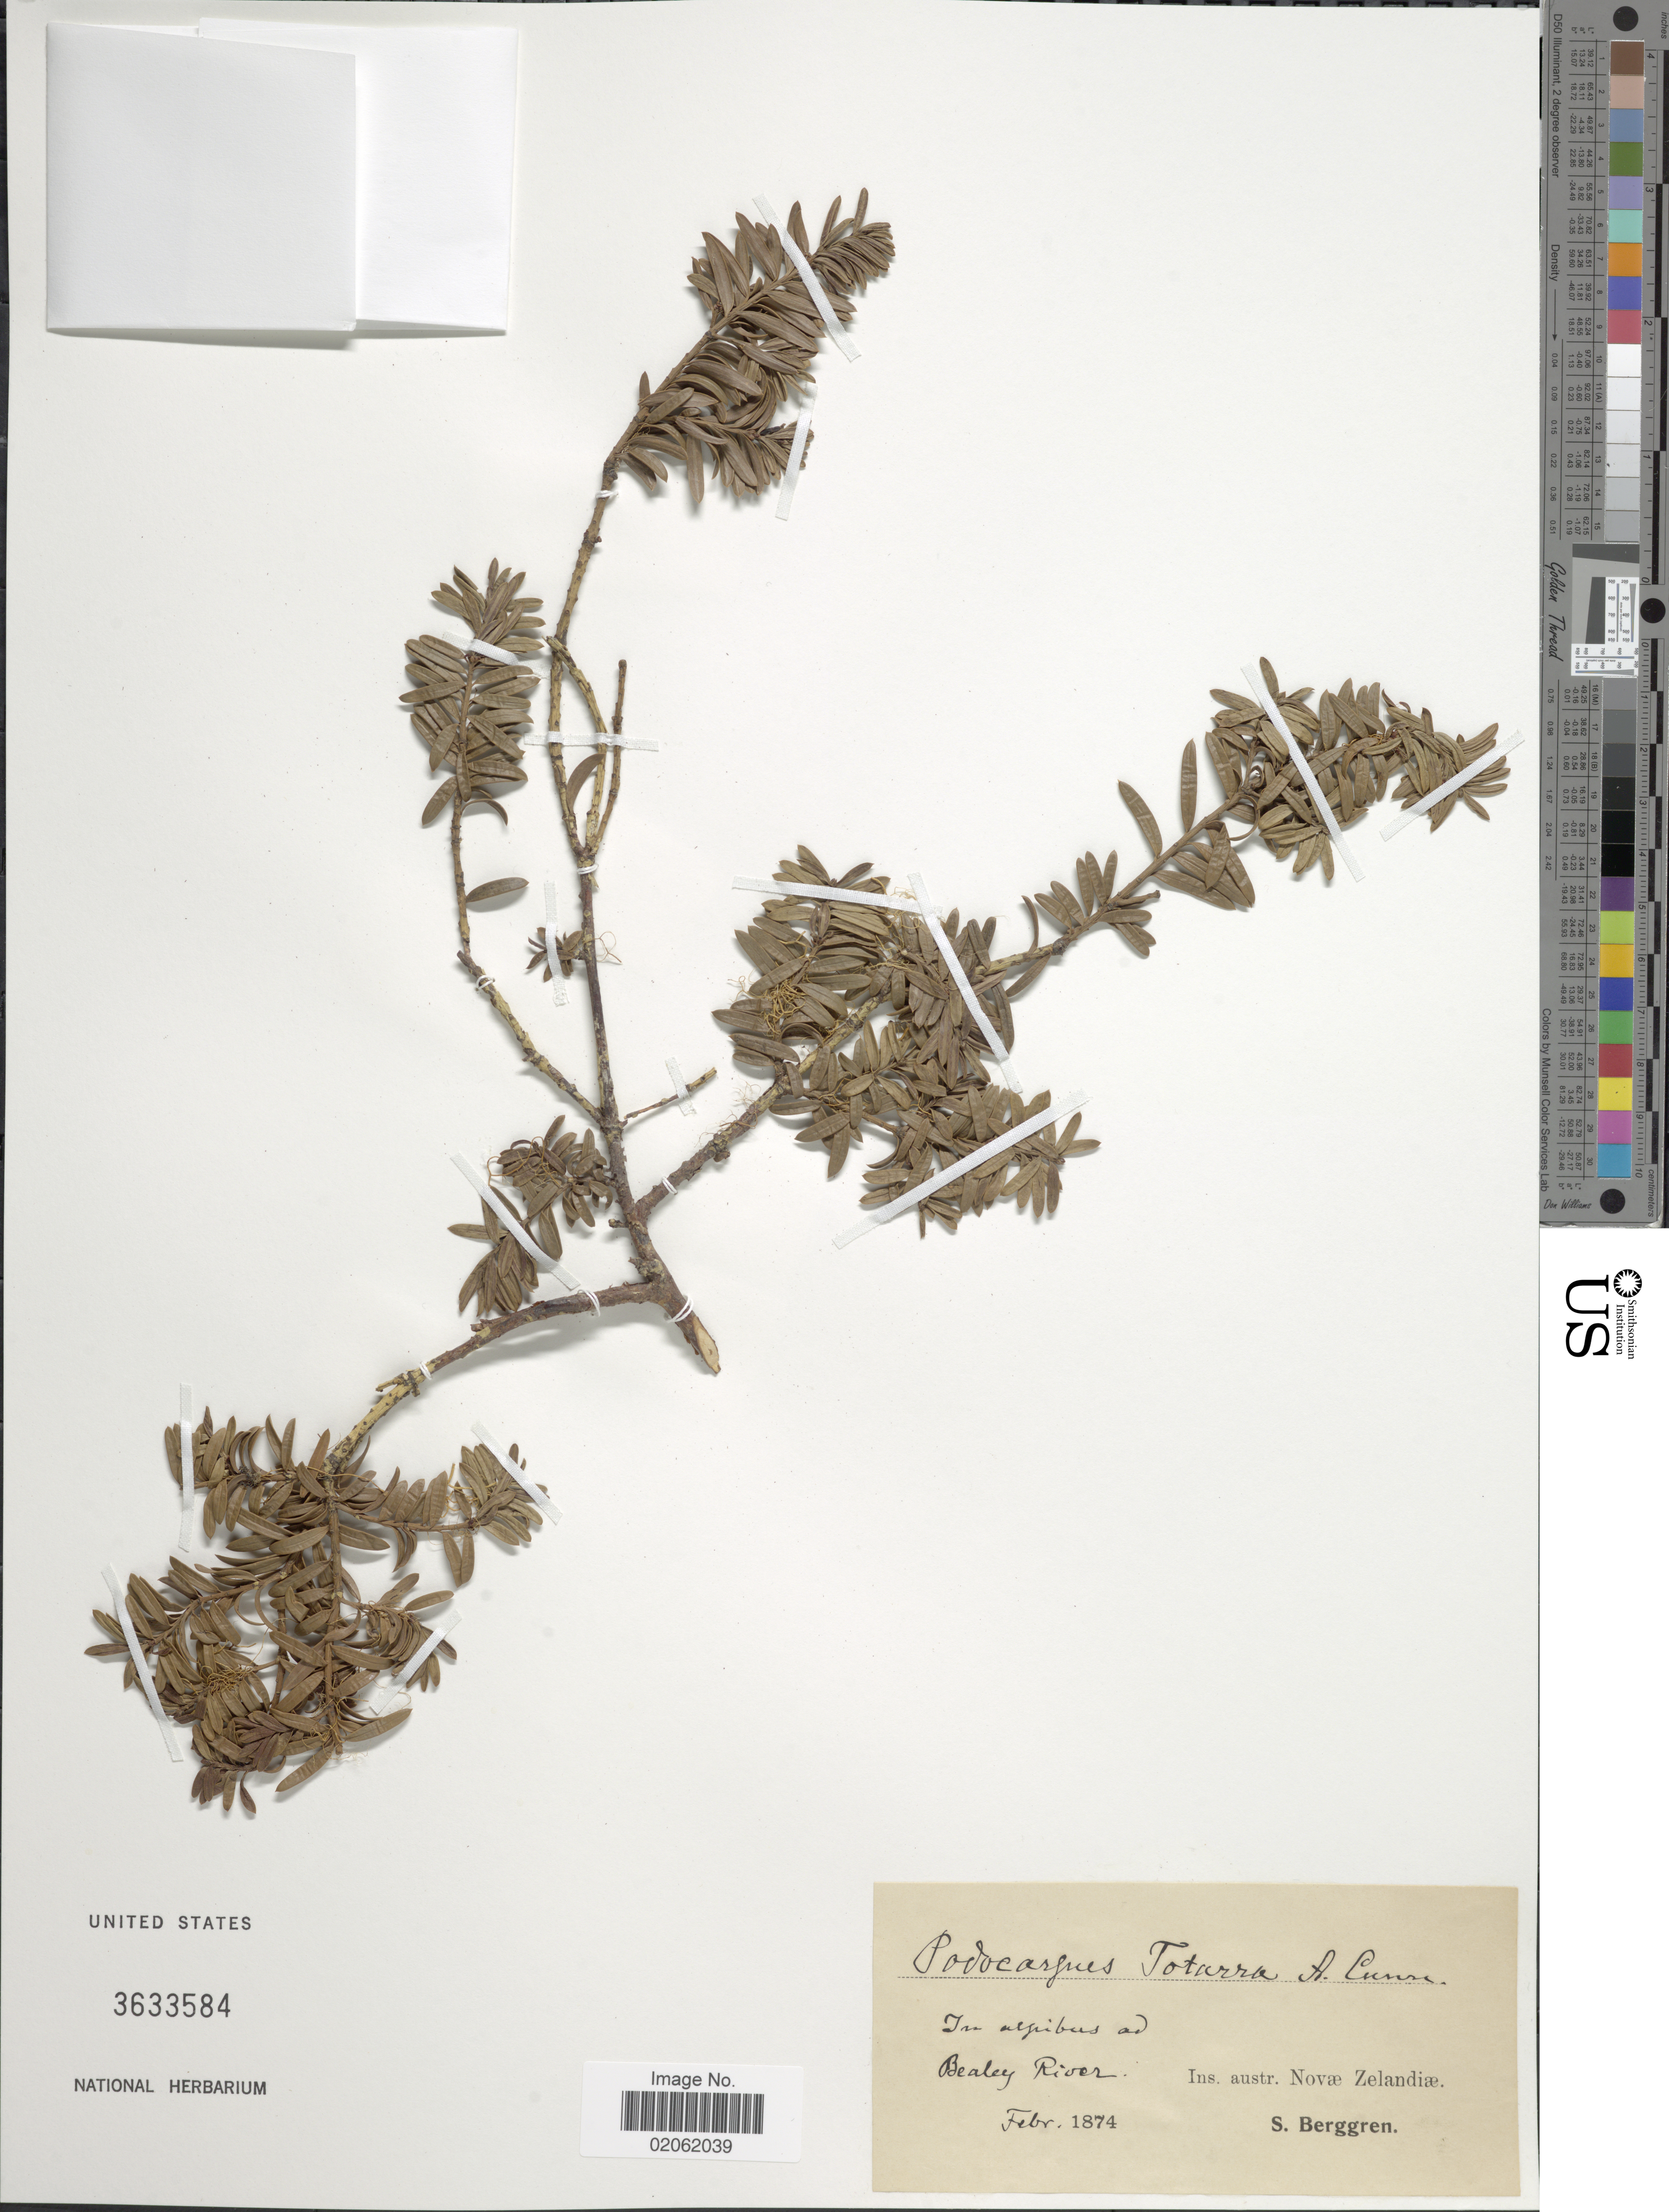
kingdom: Plantae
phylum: Tracheophyta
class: Pinopsida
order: Pinales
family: Podocarpaceae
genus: Podocarpus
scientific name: Podocarpus totara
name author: G. Benn. ex D. Don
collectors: S. Berggren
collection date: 1874-02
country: New Zealand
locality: In alpibus ad Bealey River, Ins austr. Novæ Zelandiæ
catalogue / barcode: US 3633584